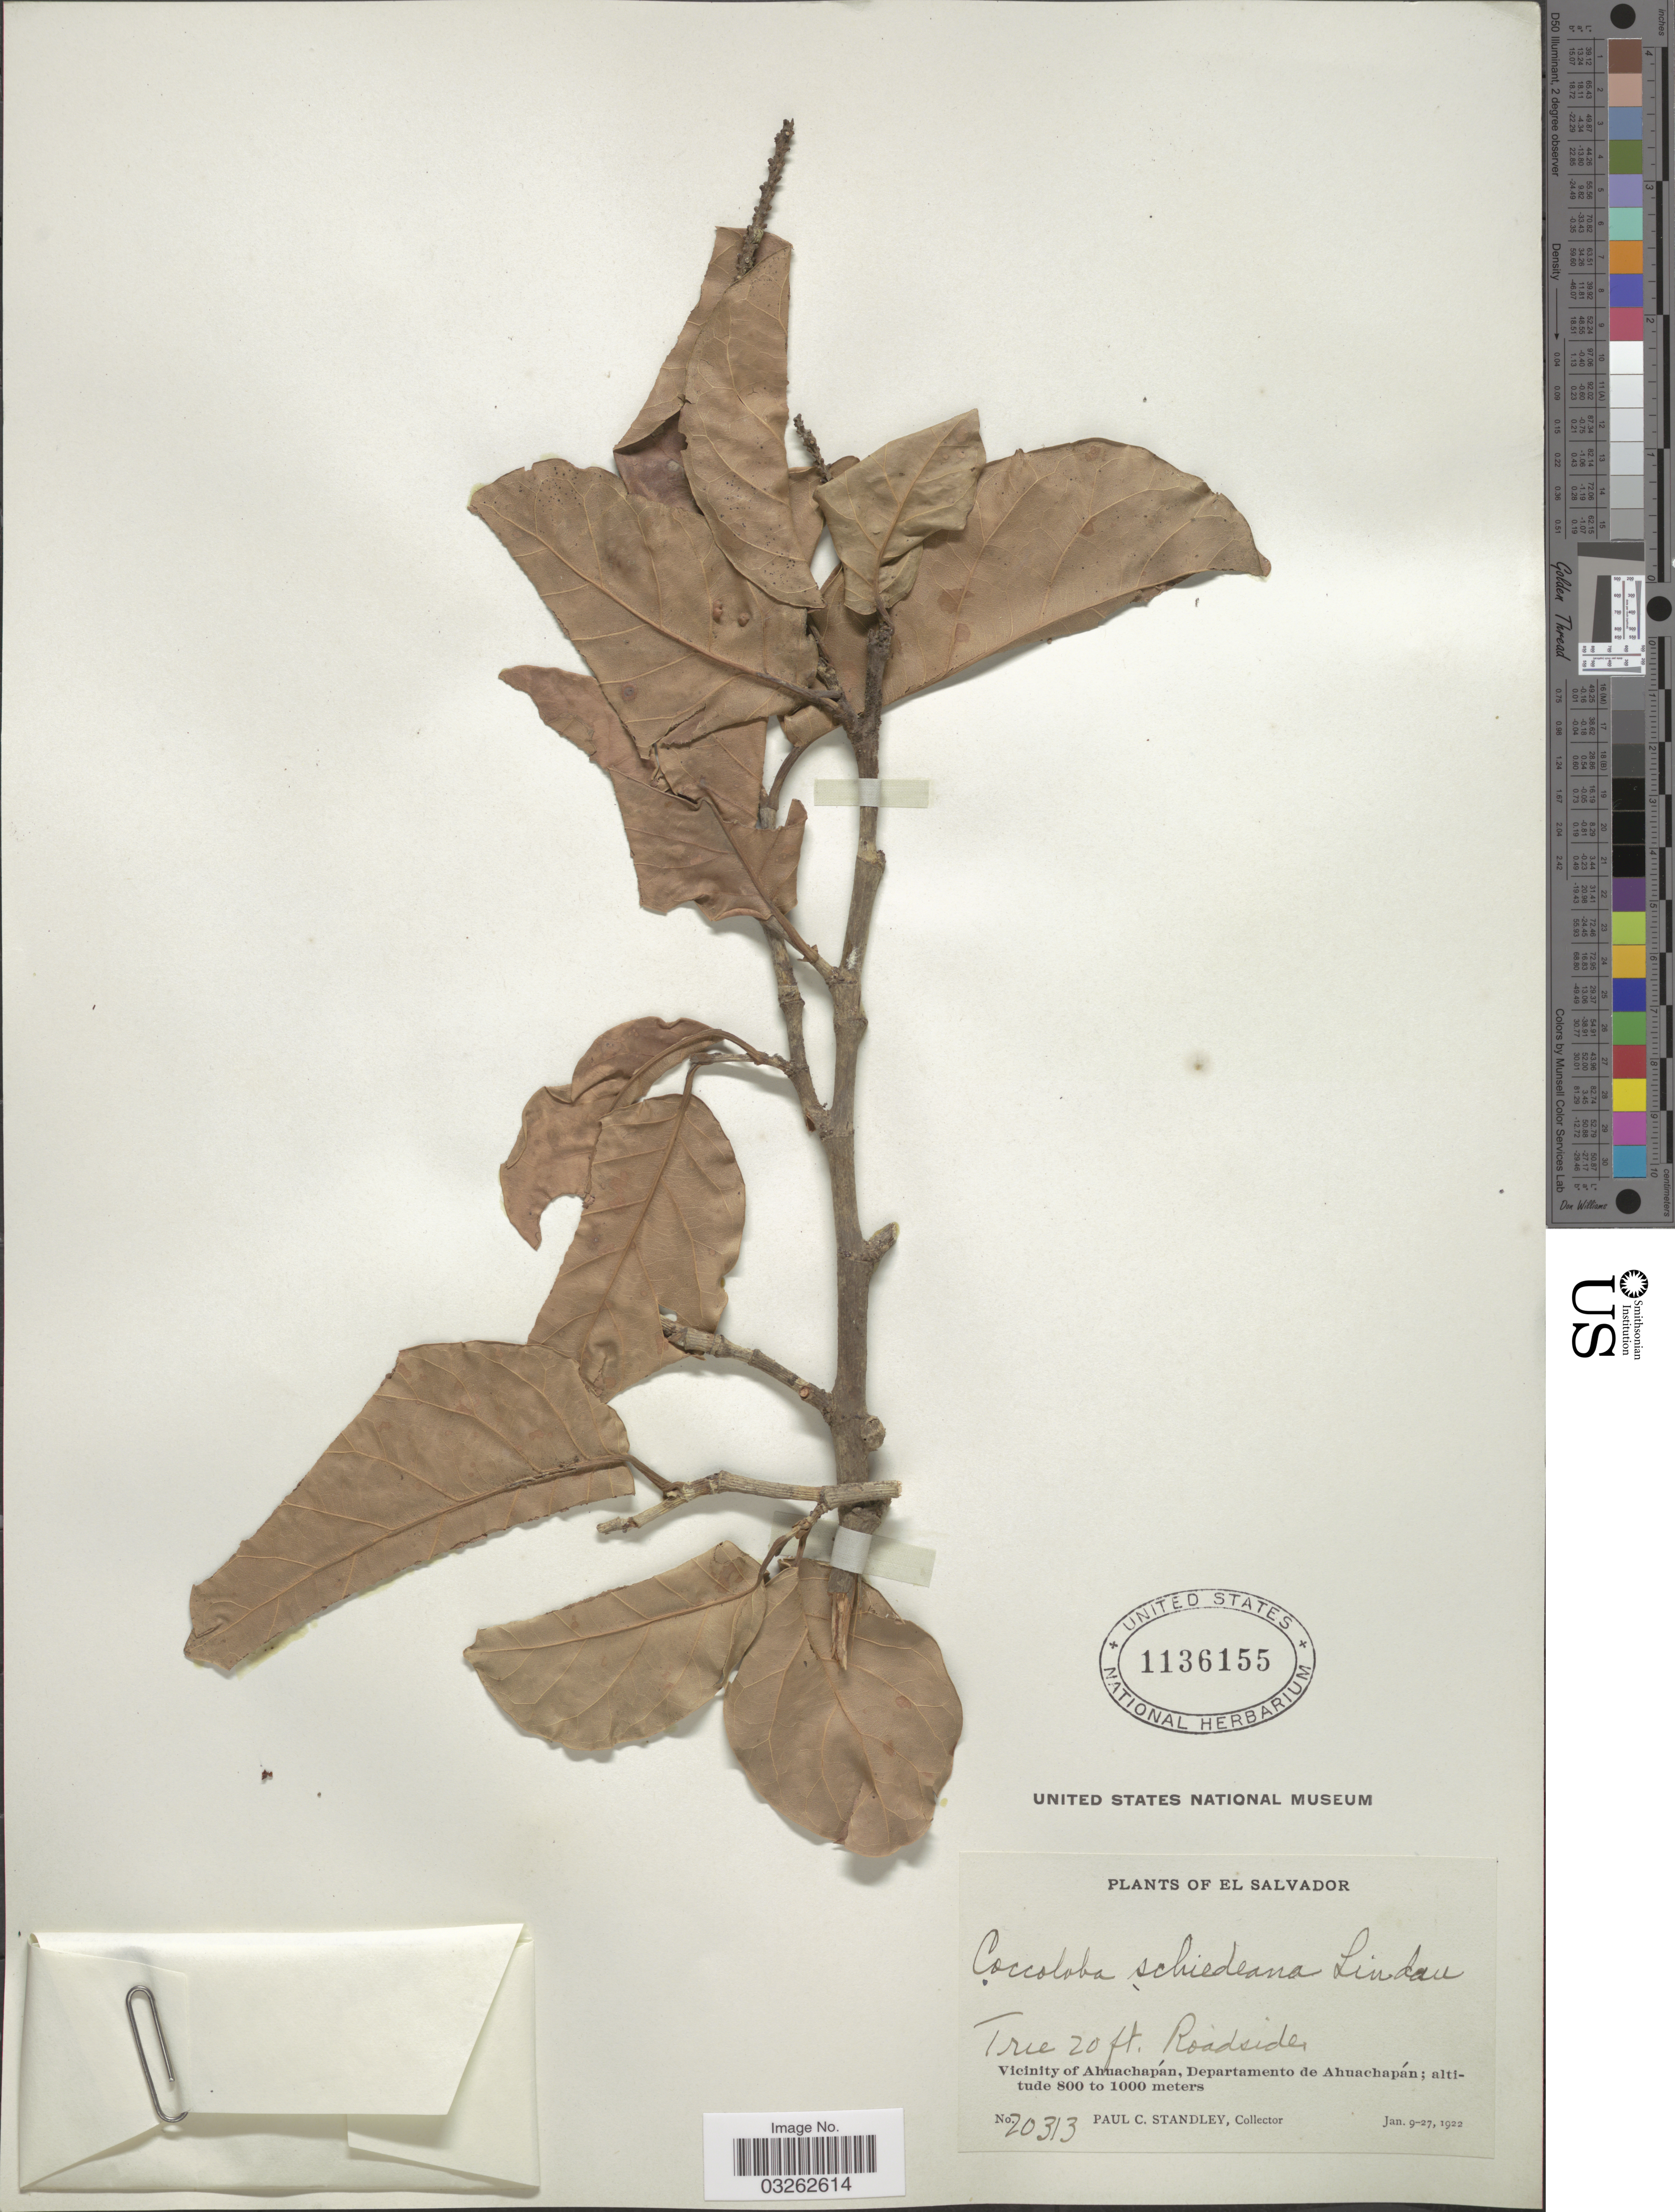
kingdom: Plantae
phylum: Tracheophyta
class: Magnoliopsida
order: Caryophyllales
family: Polygonaceae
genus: Coccoloba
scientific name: Coccoloba barbadensis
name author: Jacq.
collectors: P. C. Standley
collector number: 20313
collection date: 1922-01-09/1922-01-27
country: El Salvador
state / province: Ahuachapan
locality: Vicinity of Ahuachapán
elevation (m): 800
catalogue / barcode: US 1136155